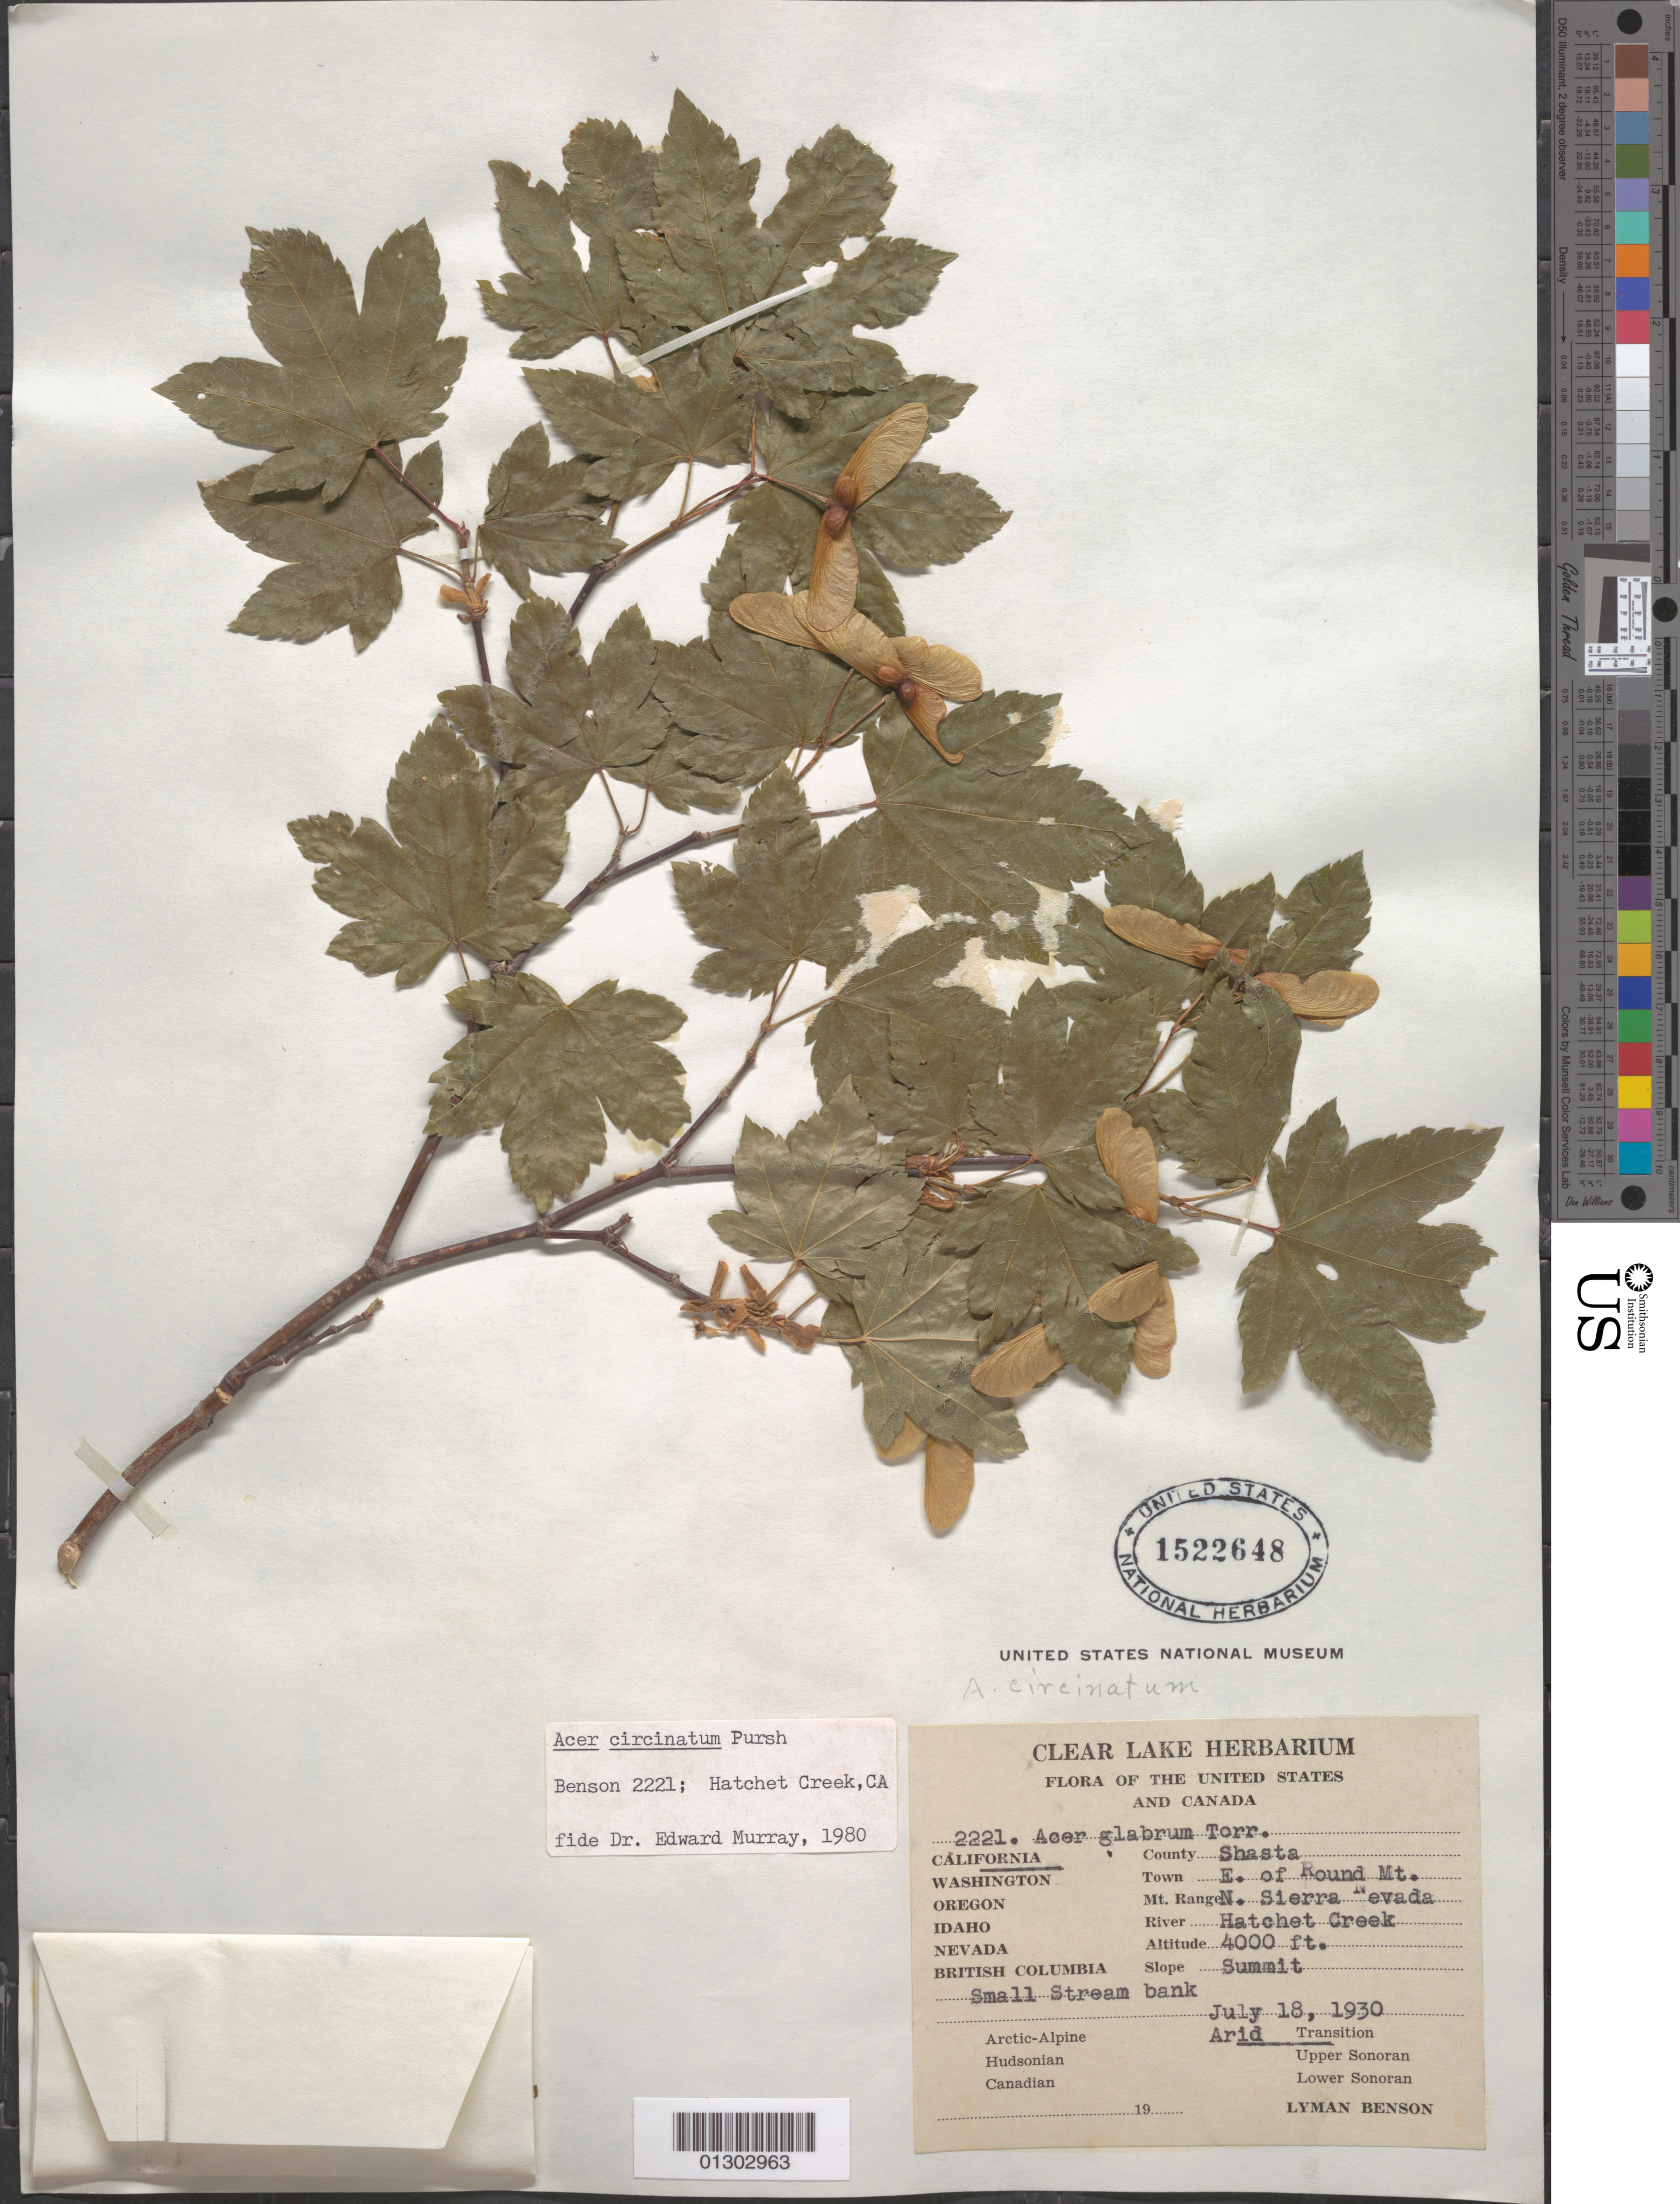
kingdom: Plantae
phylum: Tracheophyta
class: Magnoliopsida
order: Sapindales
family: Sapindaceae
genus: Acer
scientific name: Acer circinatum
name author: Pursh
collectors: L. D. Benson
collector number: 2221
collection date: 1930-07-18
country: United States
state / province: California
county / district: Shasta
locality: Shasta County, E of Round Mt., N. Sierra Nevada Mts., Hatchet Creek.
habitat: Small stream bank, arid transition.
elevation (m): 1219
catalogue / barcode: US 1522648